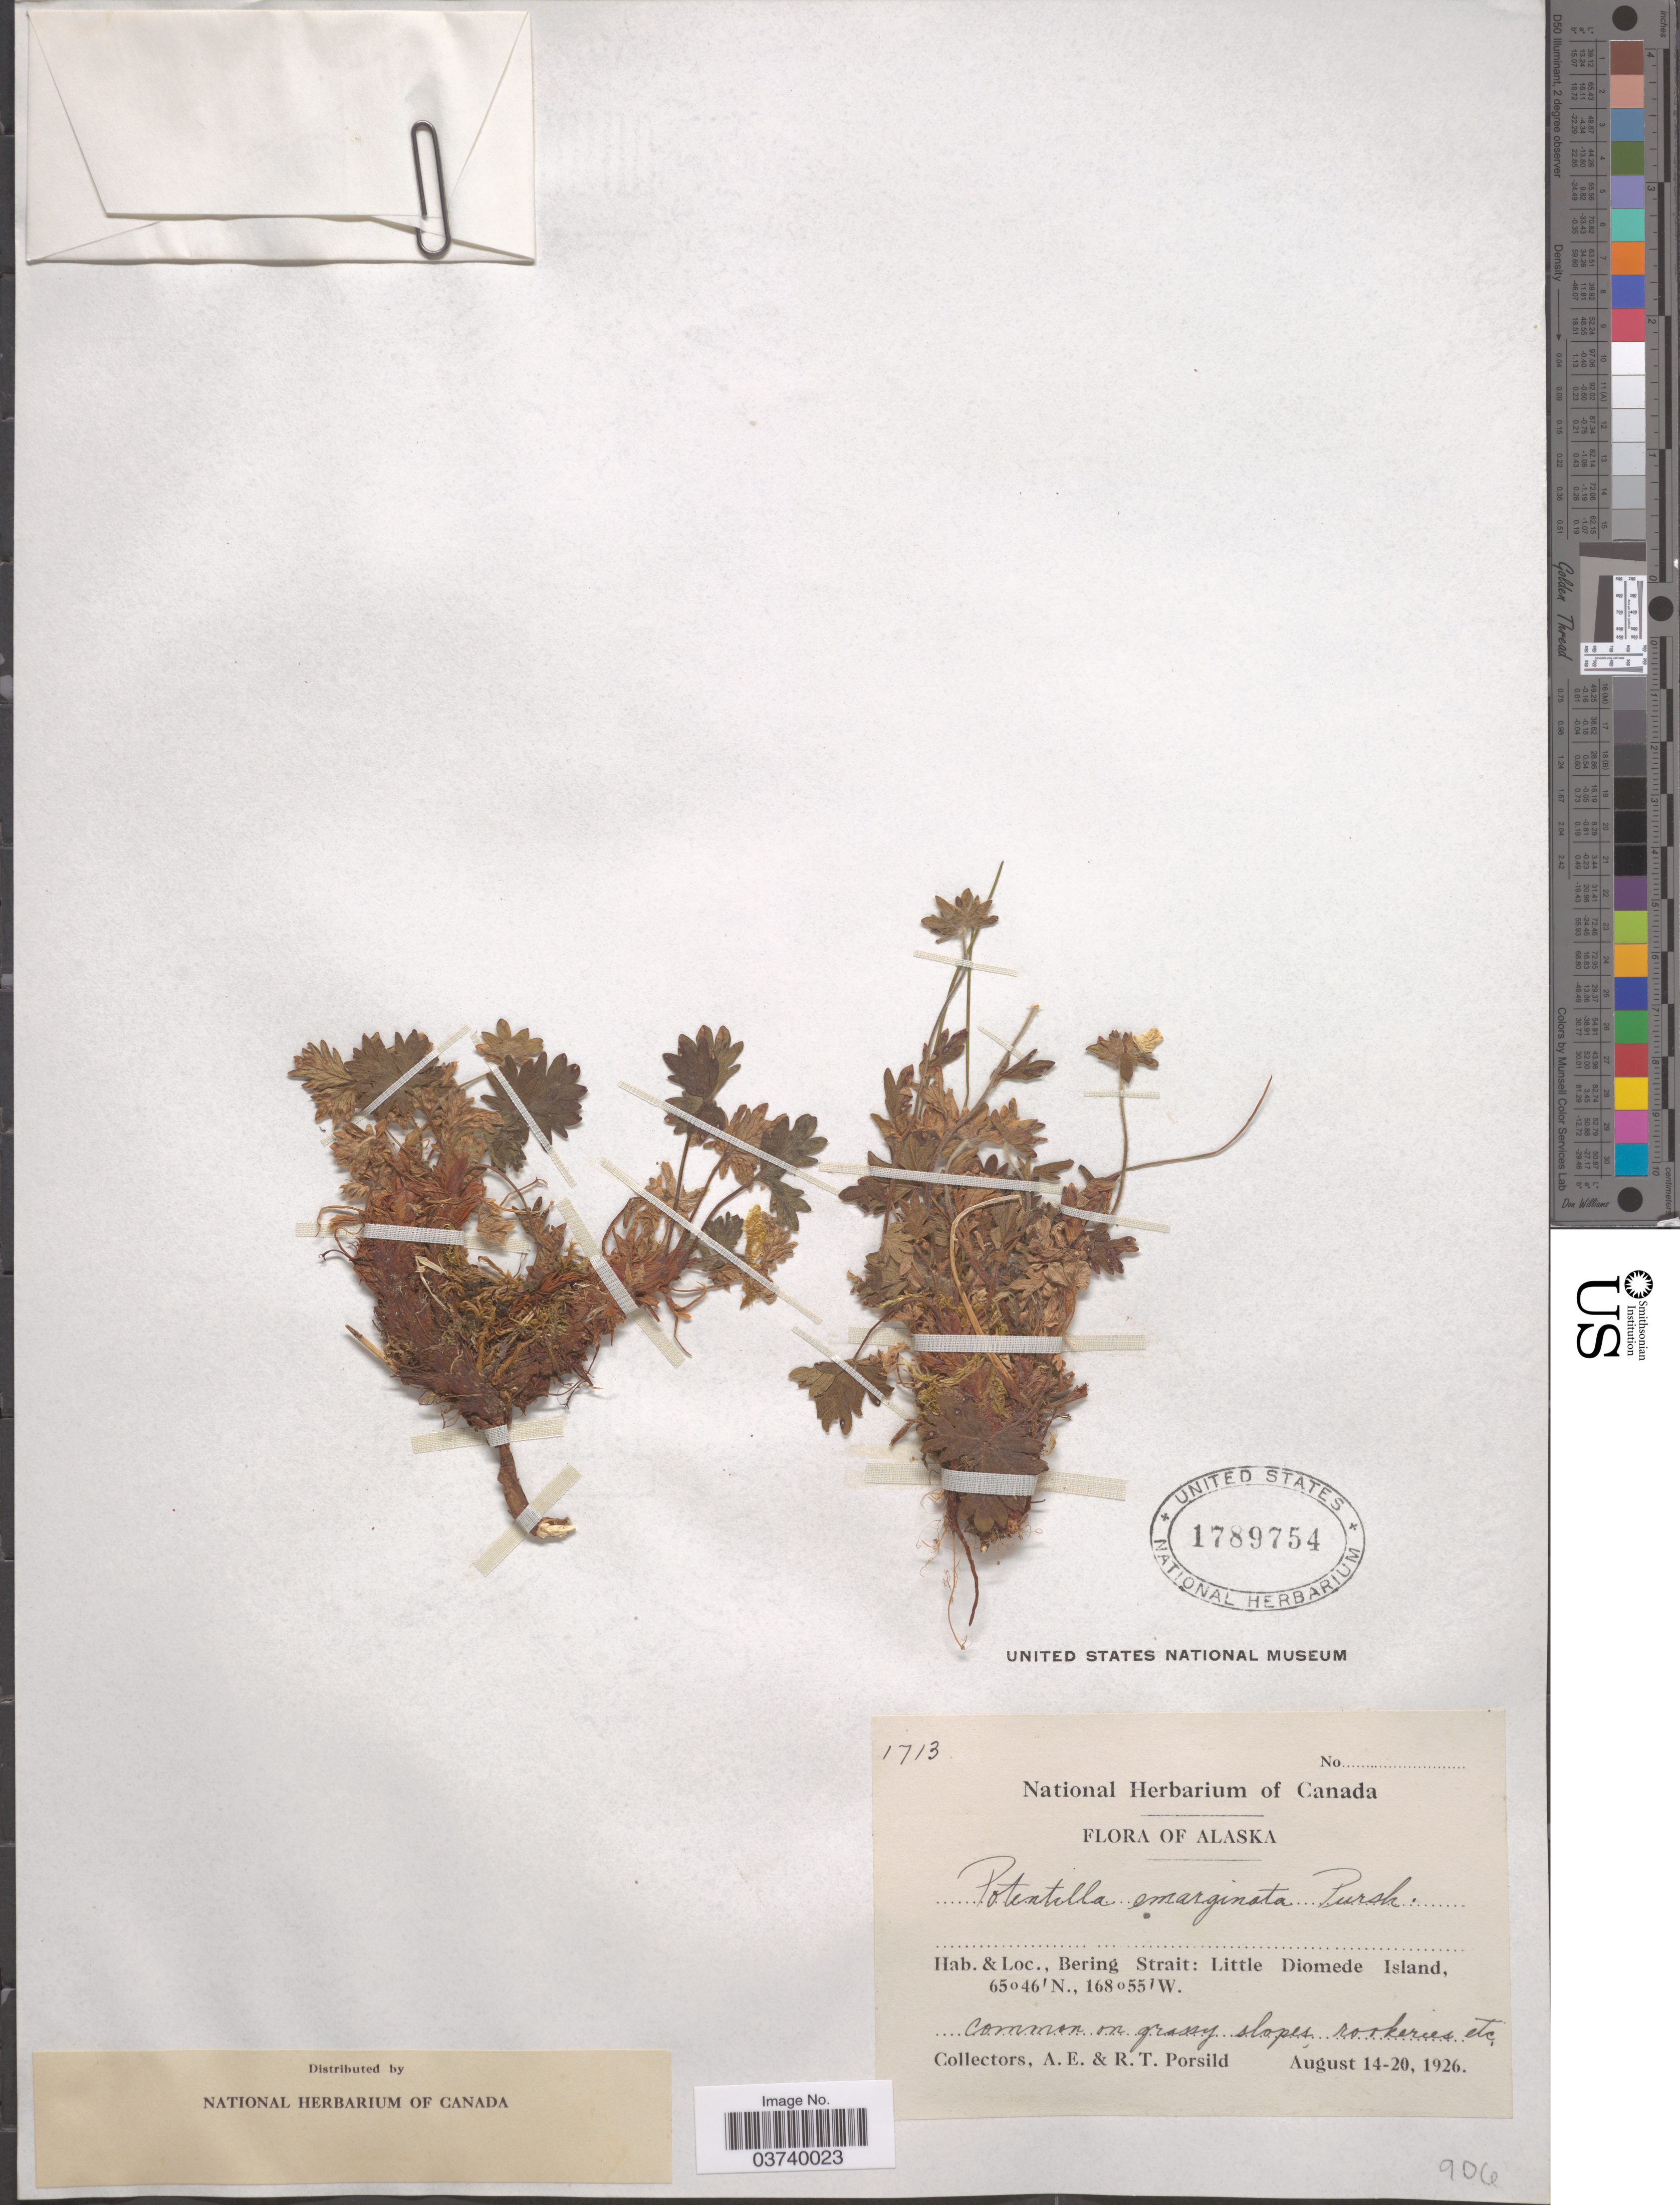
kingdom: Plantae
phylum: Tracheophyta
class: Magnoliopsida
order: Rosales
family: Rosaceae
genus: Potentilla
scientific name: Potentilla hyparctica subsp. hyparctica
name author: Malte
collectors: A. E. Porsild & R. T. Porsild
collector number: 1713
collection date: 1926-08-14/1926-08-20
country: United States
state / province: Alaska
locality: Bering Strait: Little Diomede Island.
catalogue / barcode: US 1789754